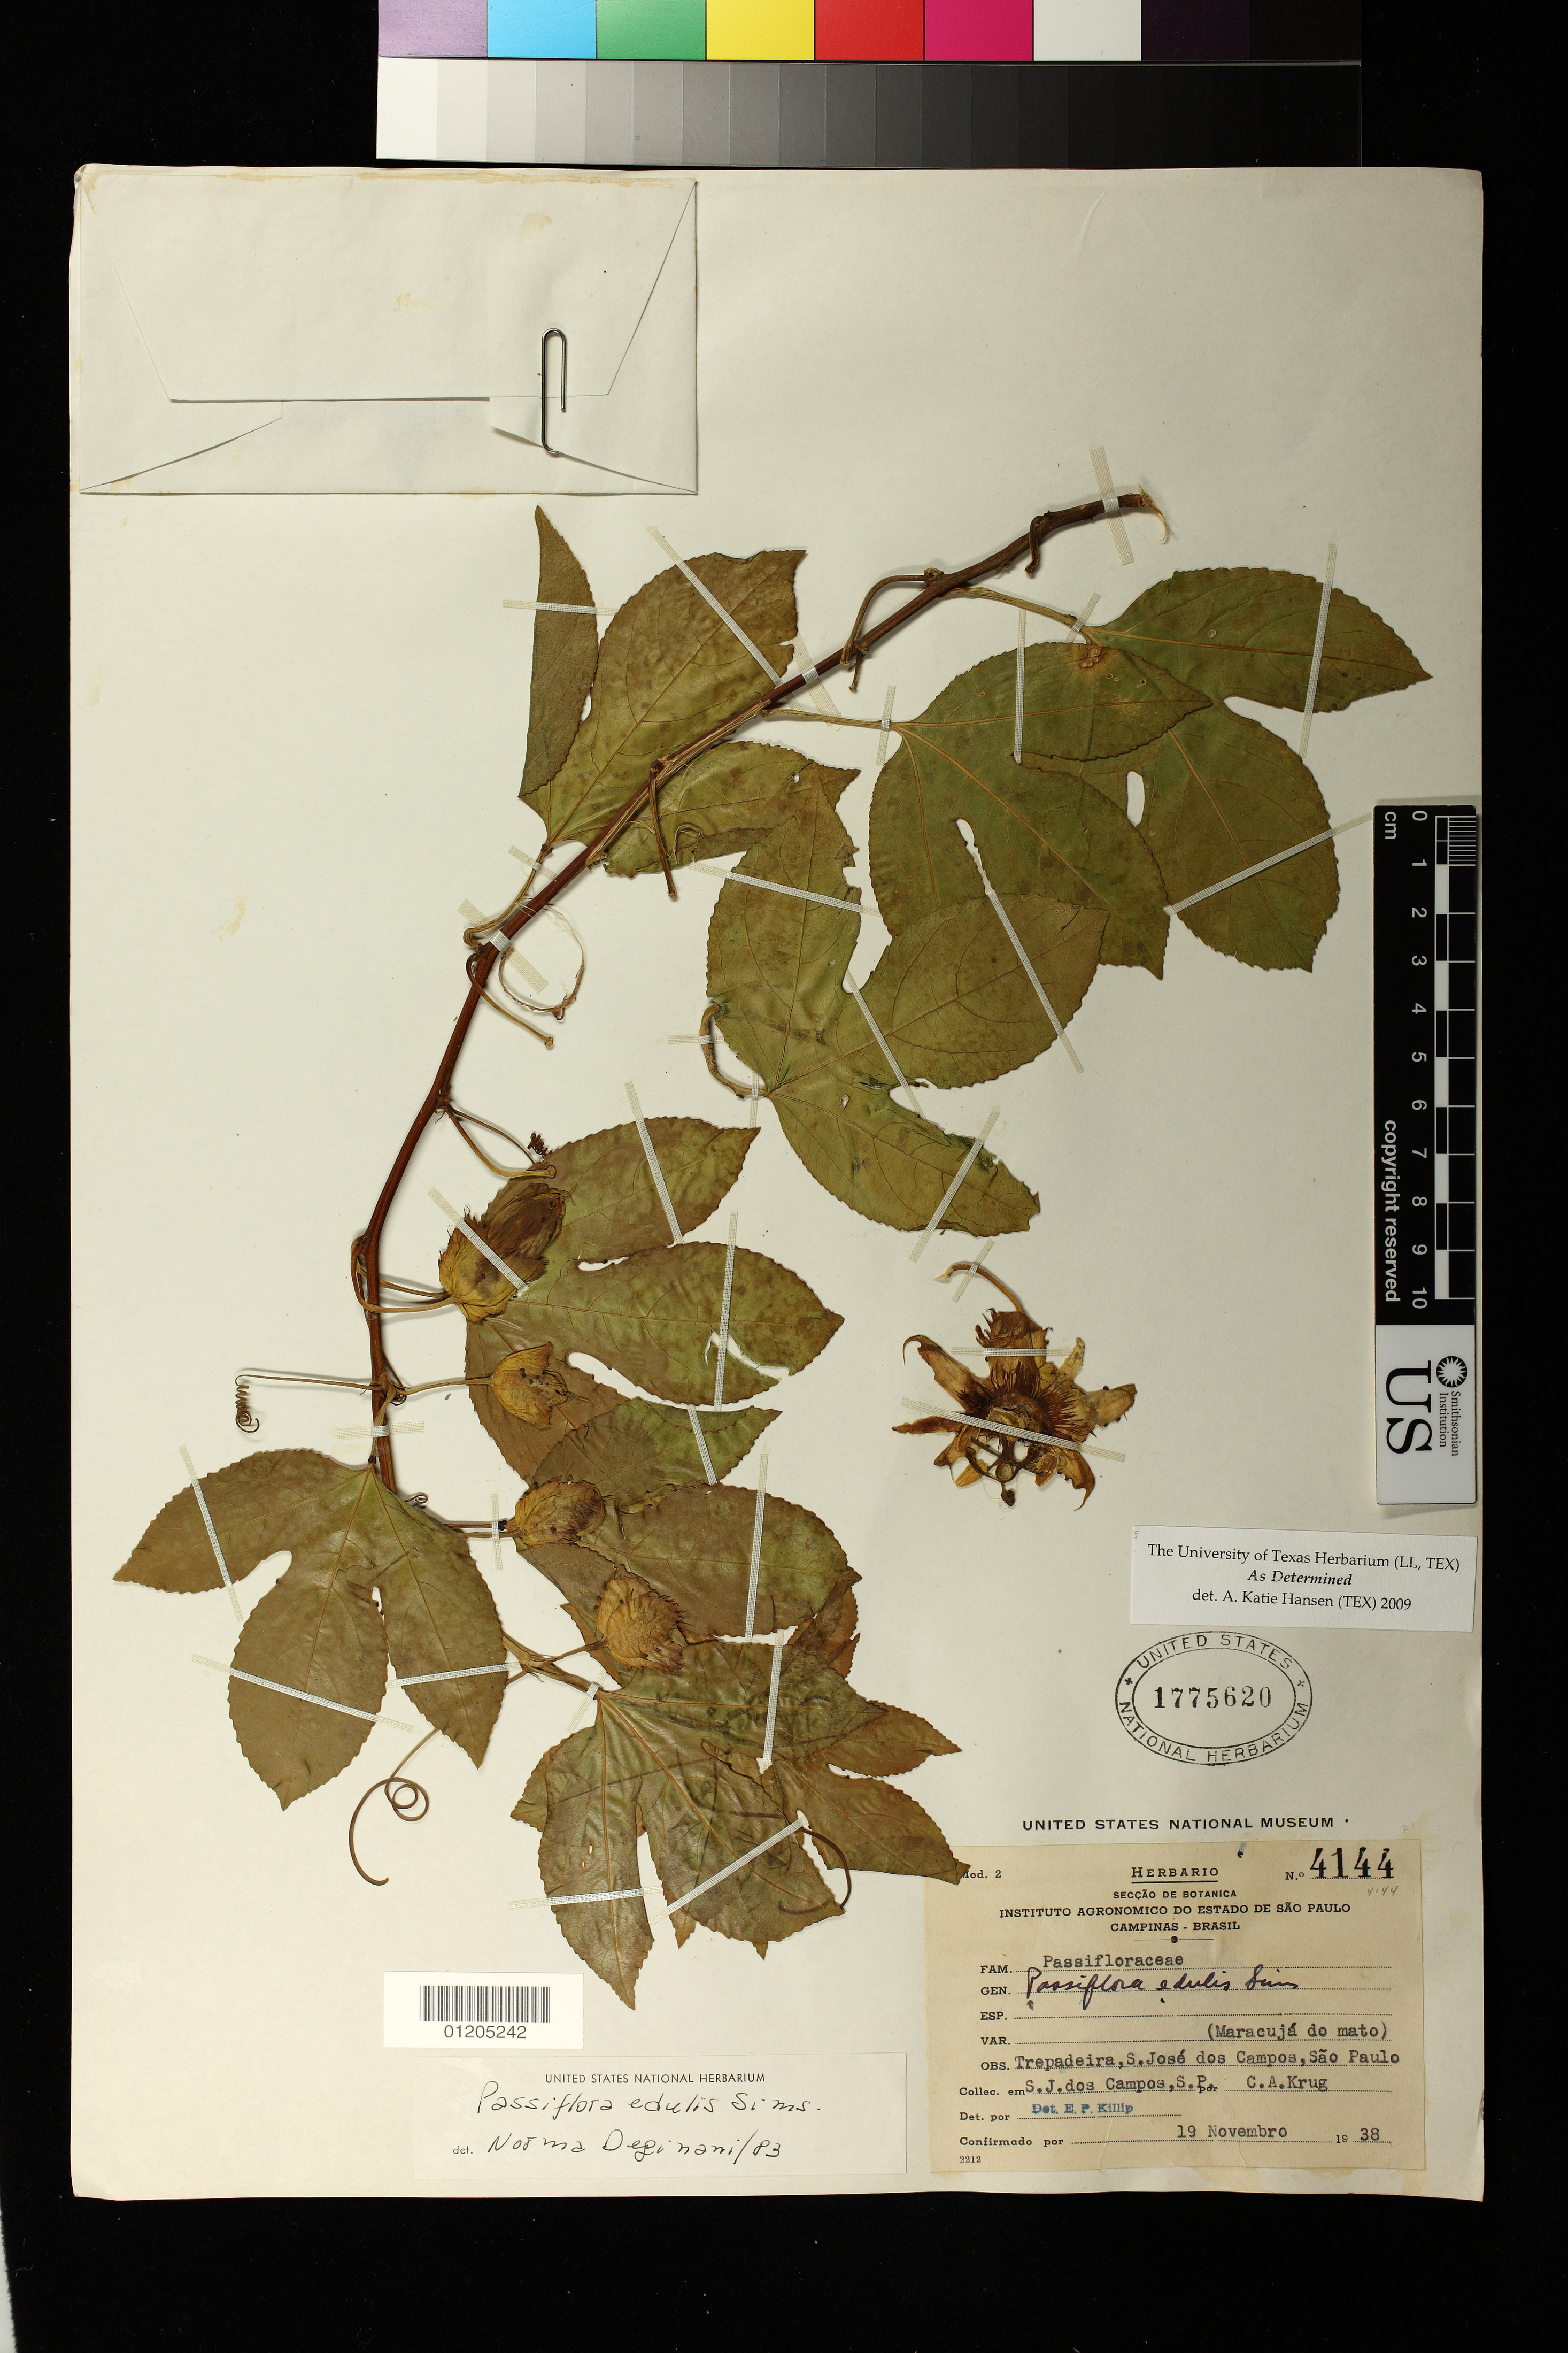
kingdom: Plantae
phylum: Tracheophyta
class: Magnoliopsida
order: Malpighiales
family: Passifloraceae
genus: Passiflora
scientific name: Passiflora edulis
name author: Sims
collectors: C. A. Krug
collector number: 4144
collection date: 1938-11-19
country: Brazil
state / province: Sao Paulo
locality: S. Jose dos Campos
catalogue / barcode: US 1775620